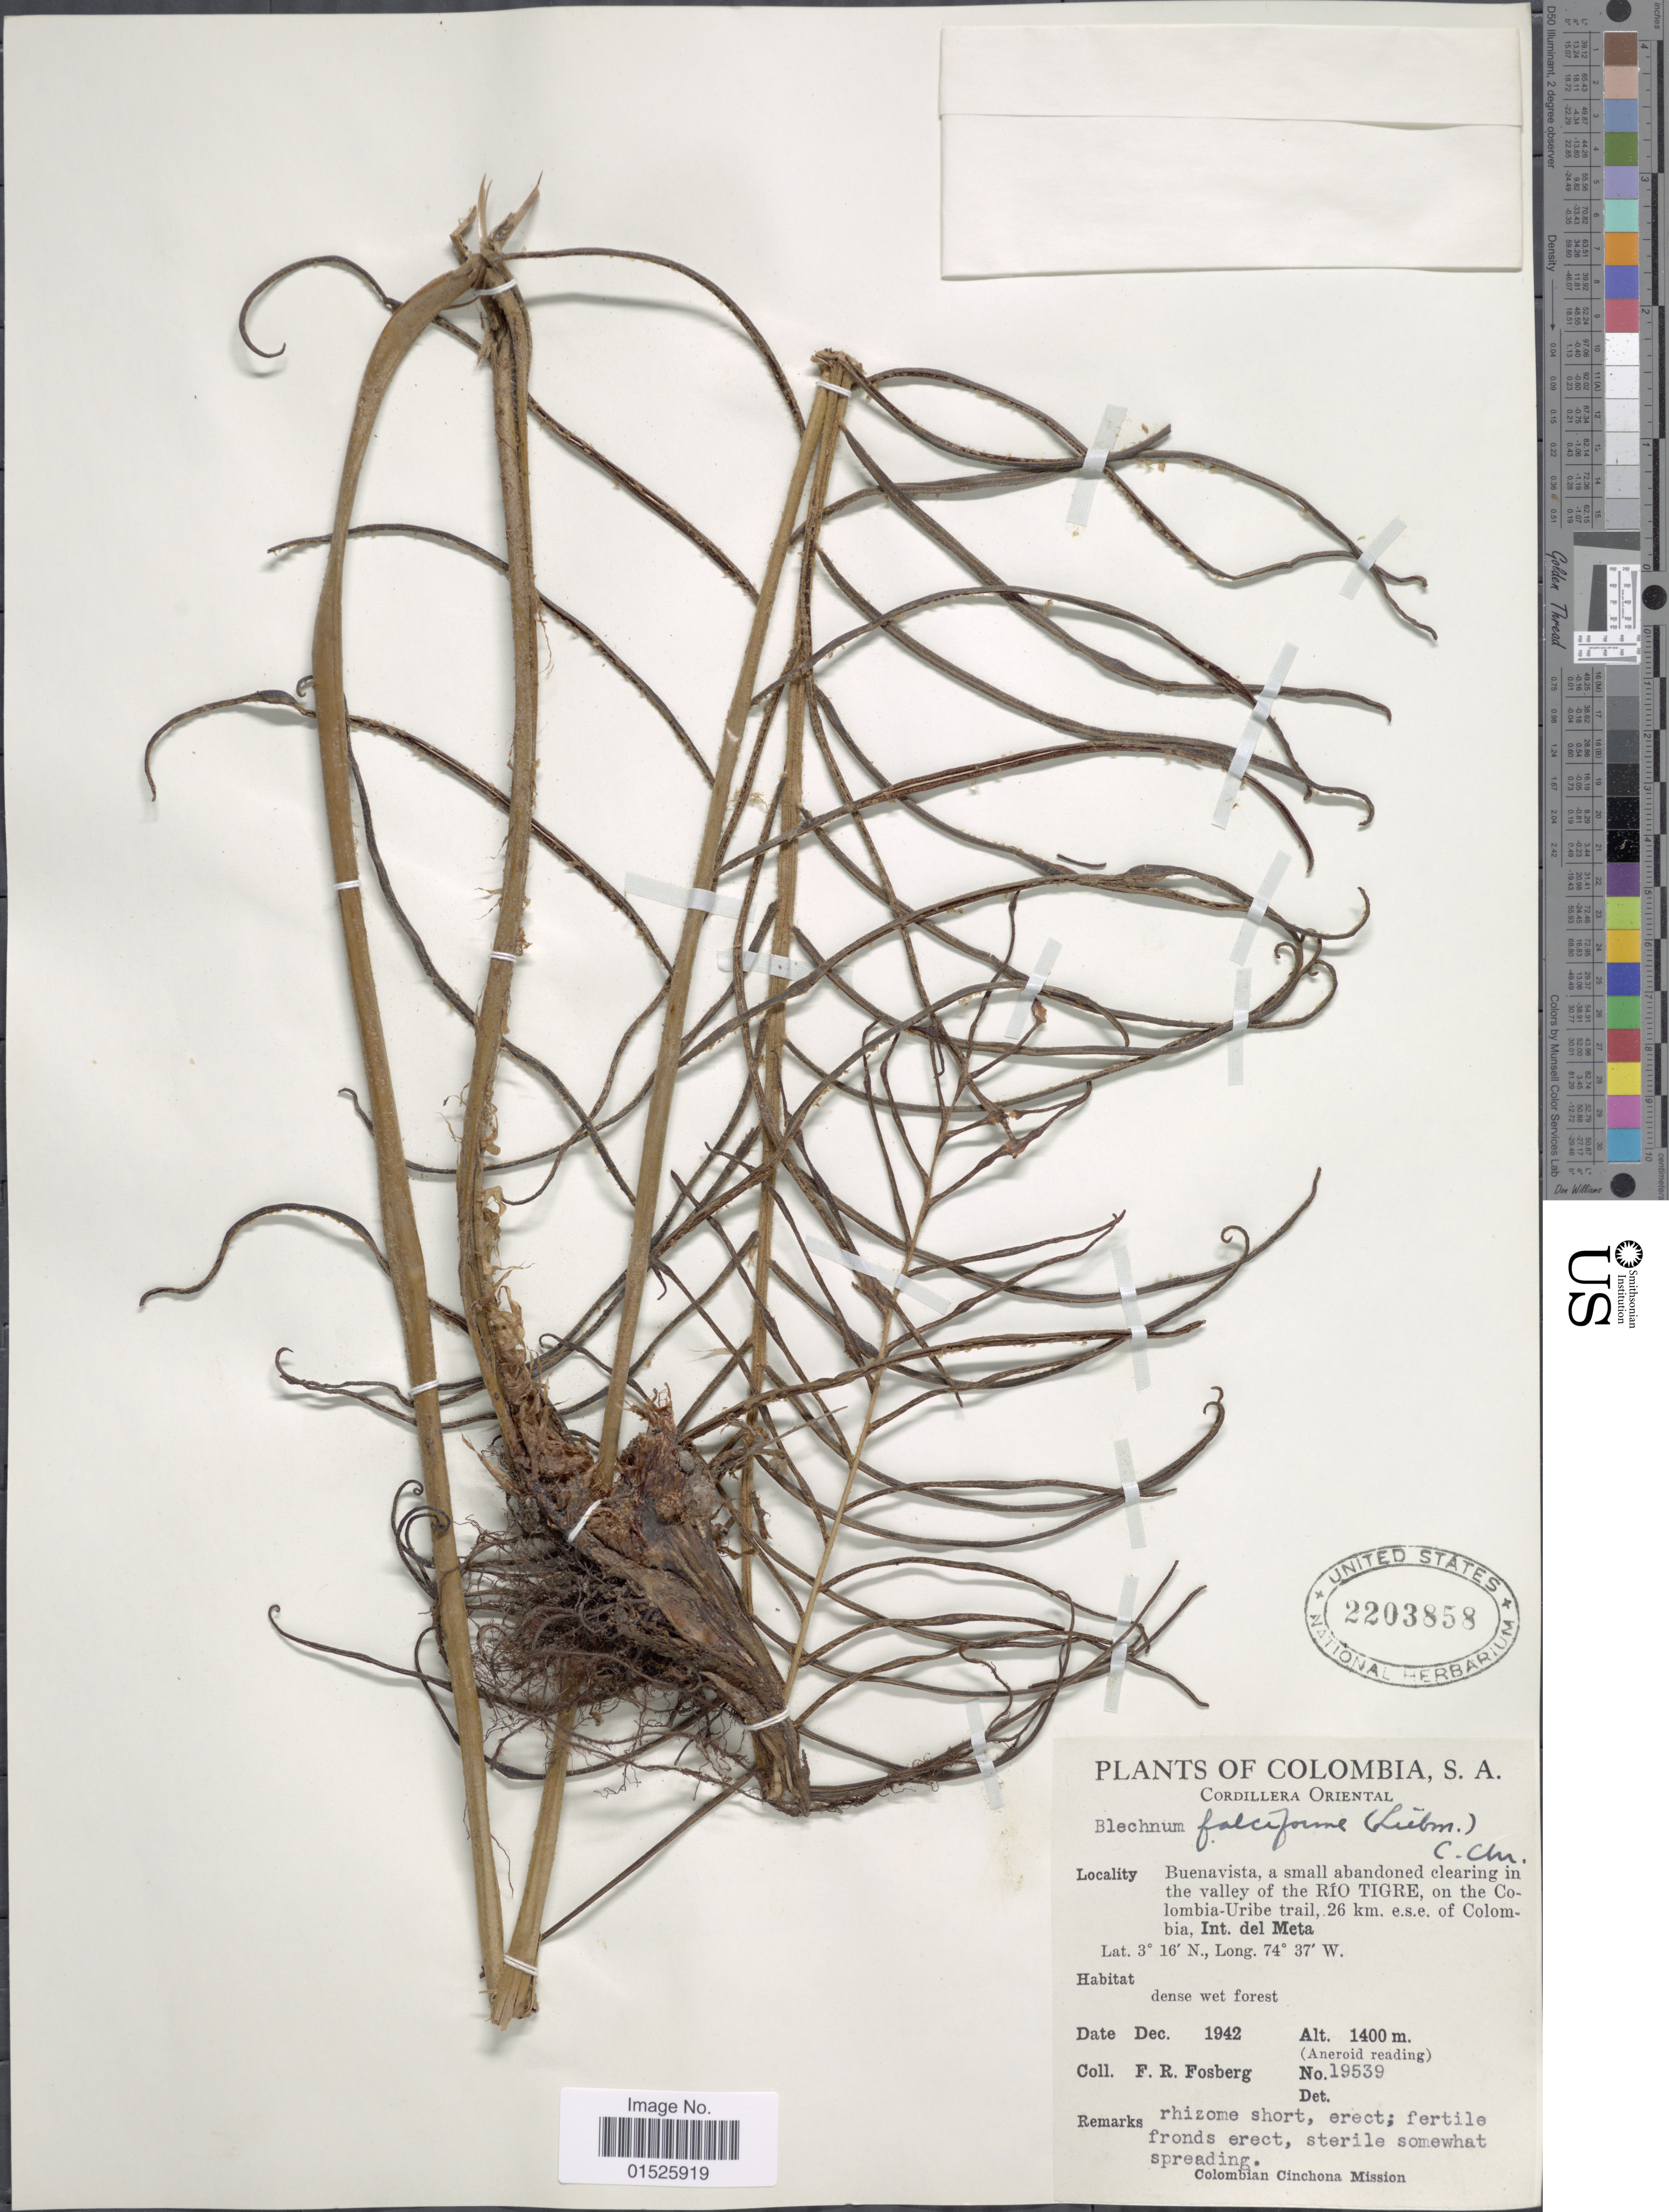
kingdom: Plantae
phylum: Tracheophyta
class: Polypodiopsida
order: Polypodiales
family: Blechnaceae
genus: Blechnum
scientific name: Blechnum falciforme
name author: (Liebm.) C. Chr.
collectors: F. R. Fosberg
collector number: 19539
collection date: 1942-12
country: Colombia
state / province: Meta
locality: Buenavista, a small abandoned clearing in the valley of the Río Tigre, on the Colombia-Uribe trail, 26 km. e.s.e. of Colombia, Int. del Meta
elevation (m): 1400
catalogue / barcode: US 2203858